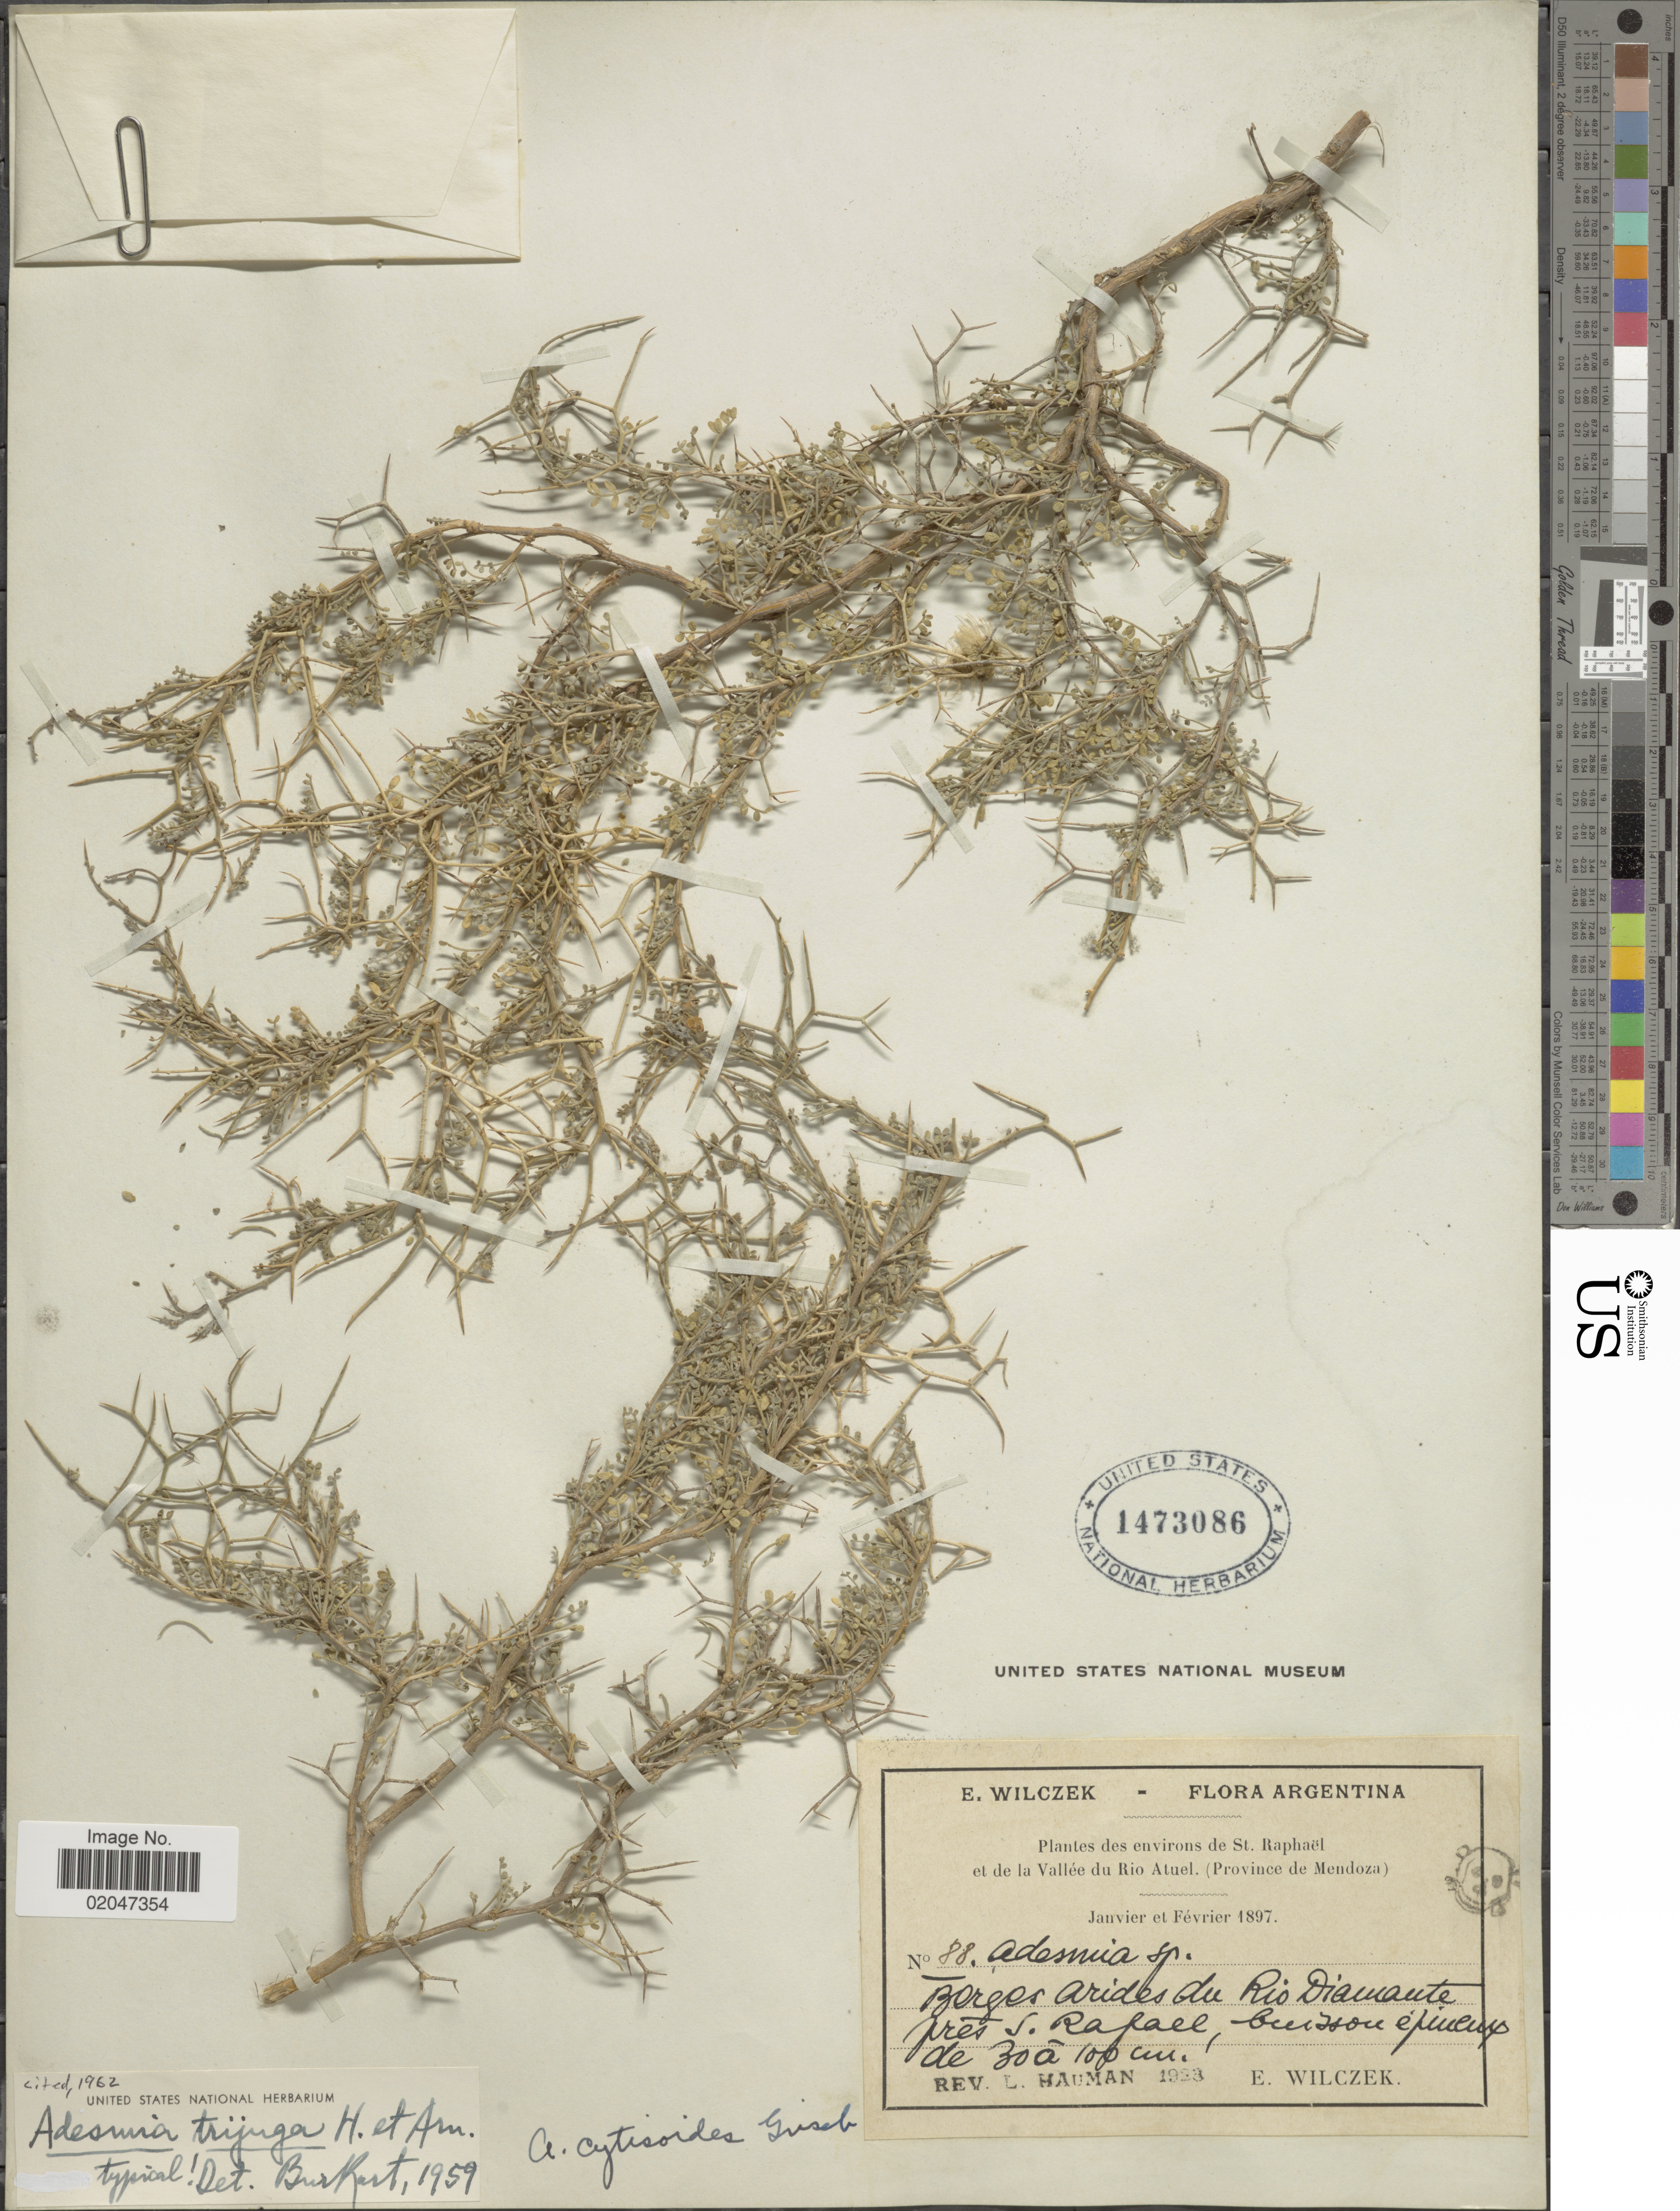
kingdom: Plantae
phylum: Tracheophyta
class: Magnoliopsida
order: Fabales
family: Fabaceae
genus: Adesmia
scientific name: Adesmia trijuga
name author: Gillies ex Hook. & Arn.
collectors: E. Wilczek & L. Hauman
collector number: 88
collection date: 1897-01/1897-02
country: Argentina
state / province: Mendoza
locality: Des environs de St. Raphael et de la Vallee du Rio Atuel. Berges arides du Rio Diamante pres S. Rapael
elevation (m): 30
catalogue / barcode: US 1473086